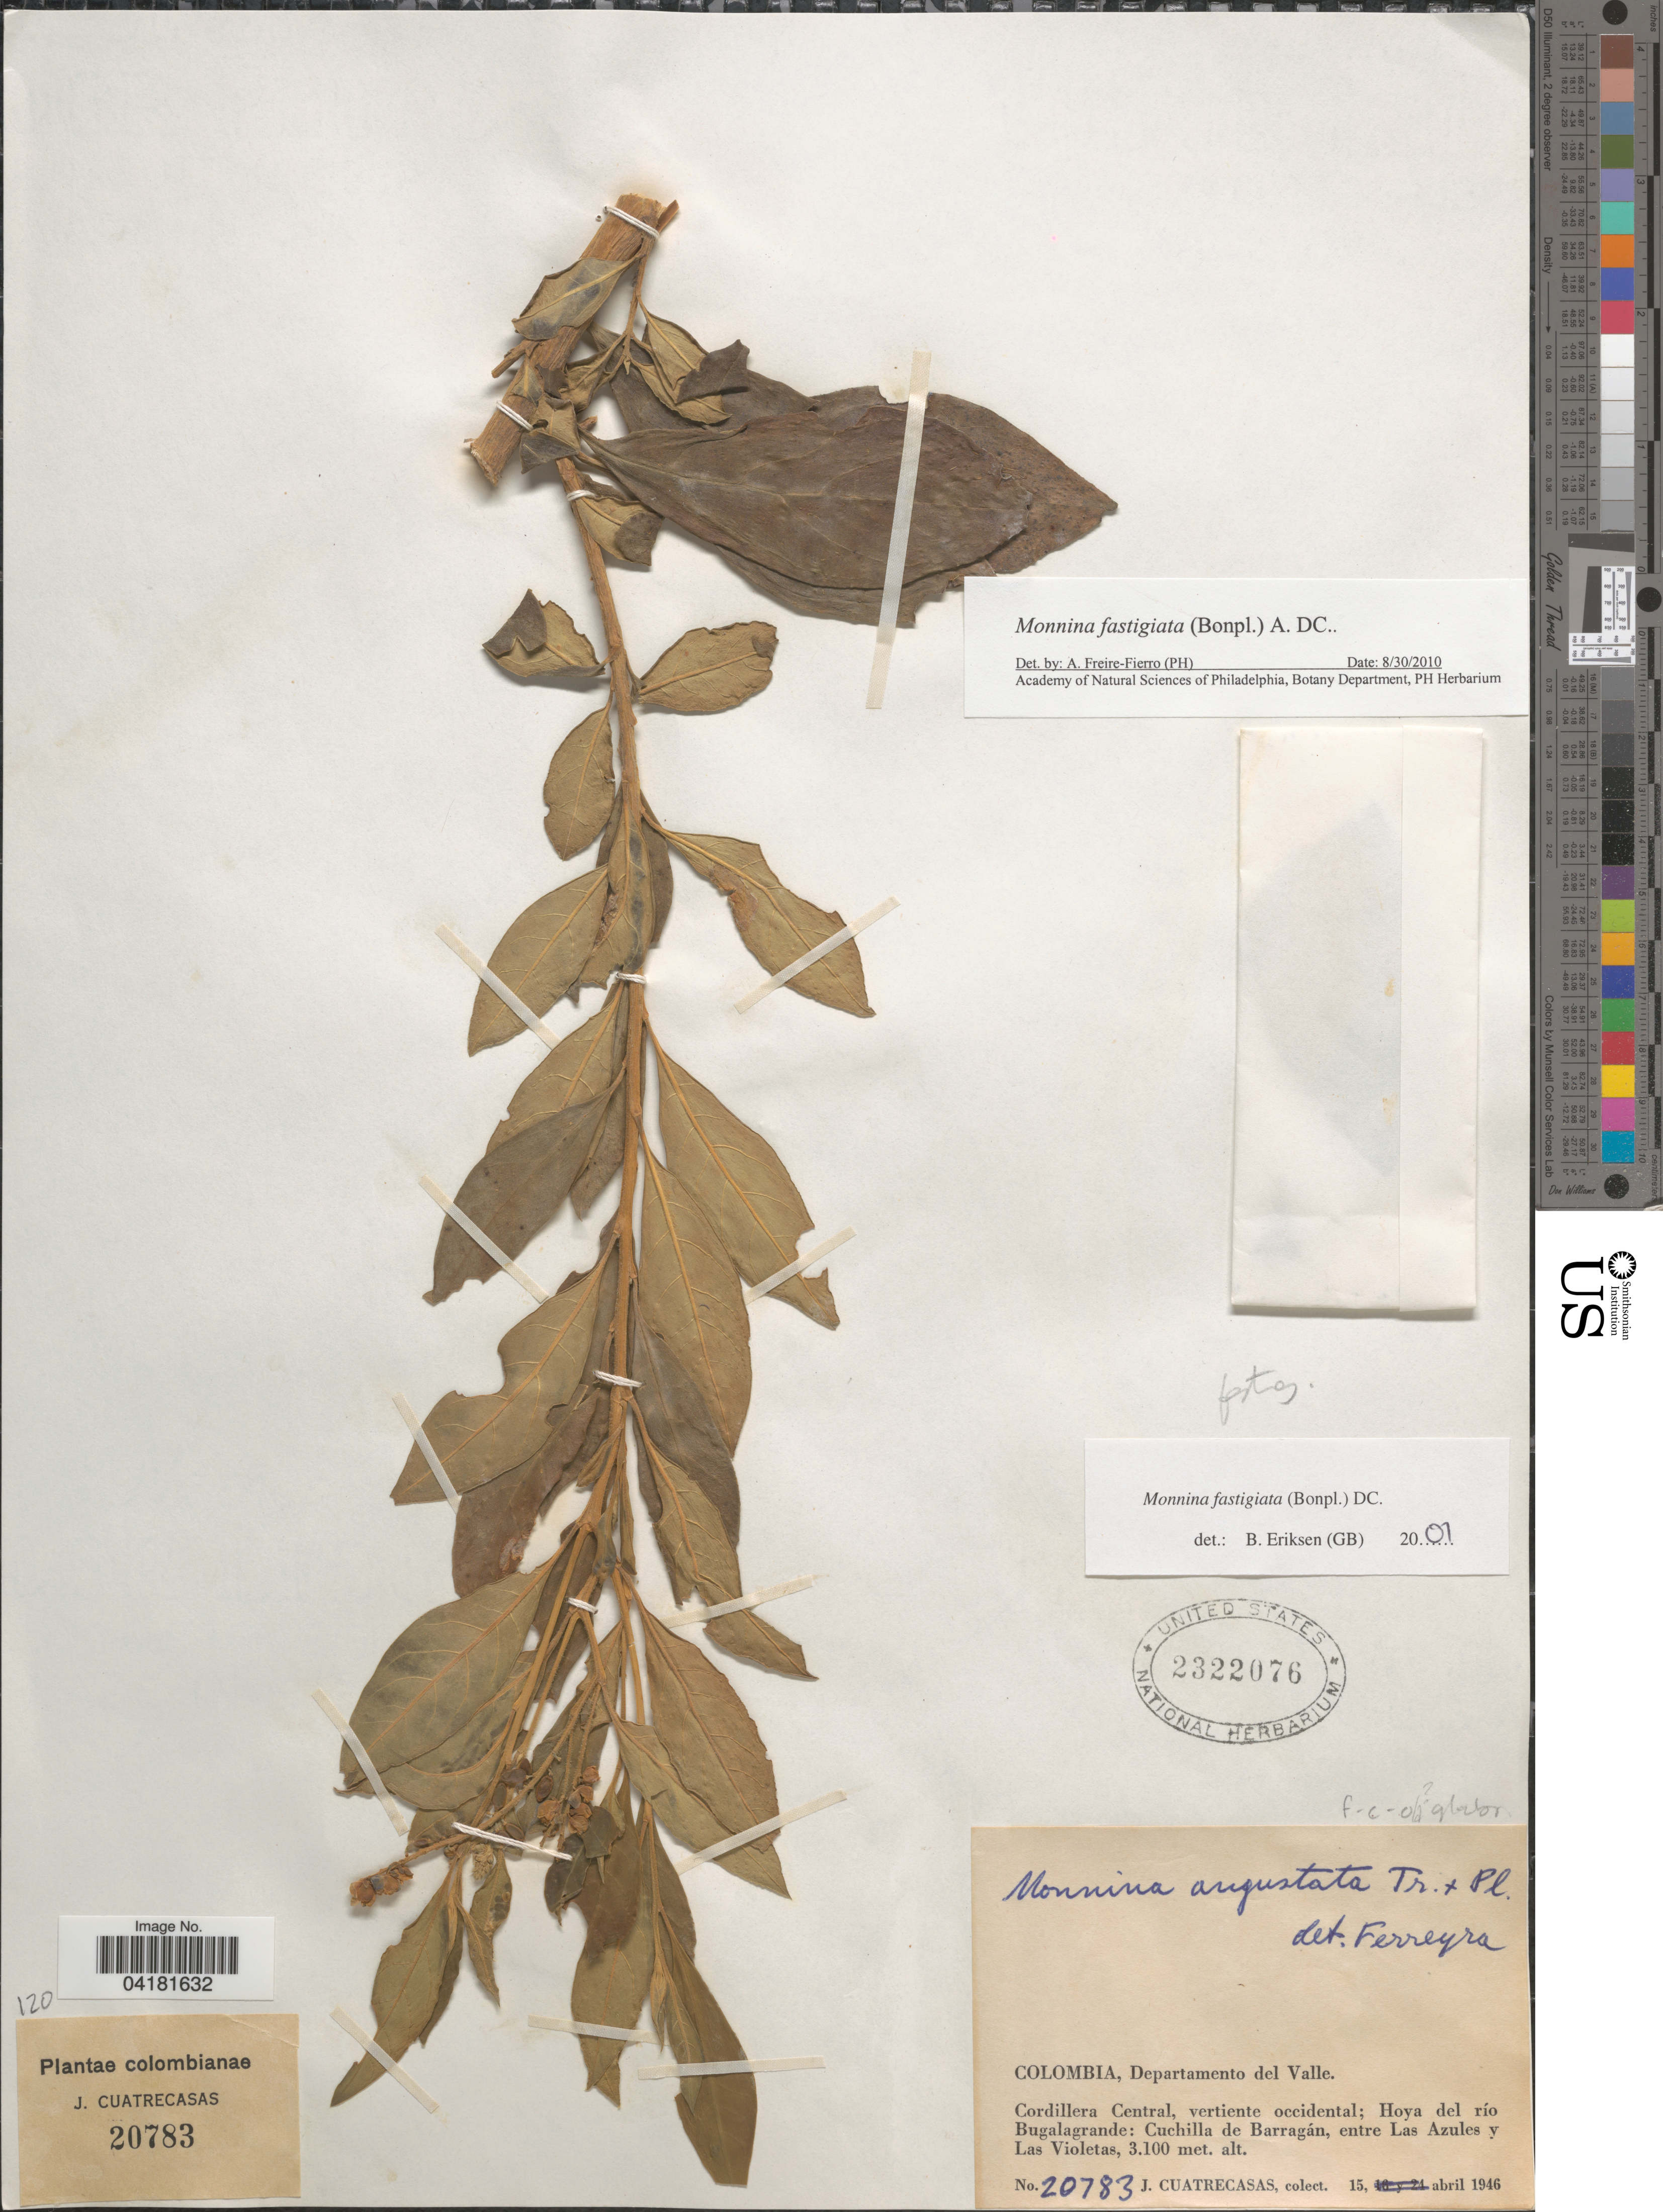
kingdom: Plantae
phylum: Tracheophyta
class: Magnoliopsida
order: Fabales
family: Polygalaceae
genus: Monnina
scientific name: Monnina fastigiata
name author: (Bonpl.) DC.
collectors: J. Cuatrecasas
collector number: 20783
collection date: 1946-04-15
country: Colombia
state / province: Valle del Cauca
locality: Departamento del Valle. Cordillera Central, vertiente occident; Hoya del río Bugalagrande: Cuchilla de Barragán, entre Las Azules y Las Violetas.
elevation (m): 3100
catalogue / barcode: US 2322076